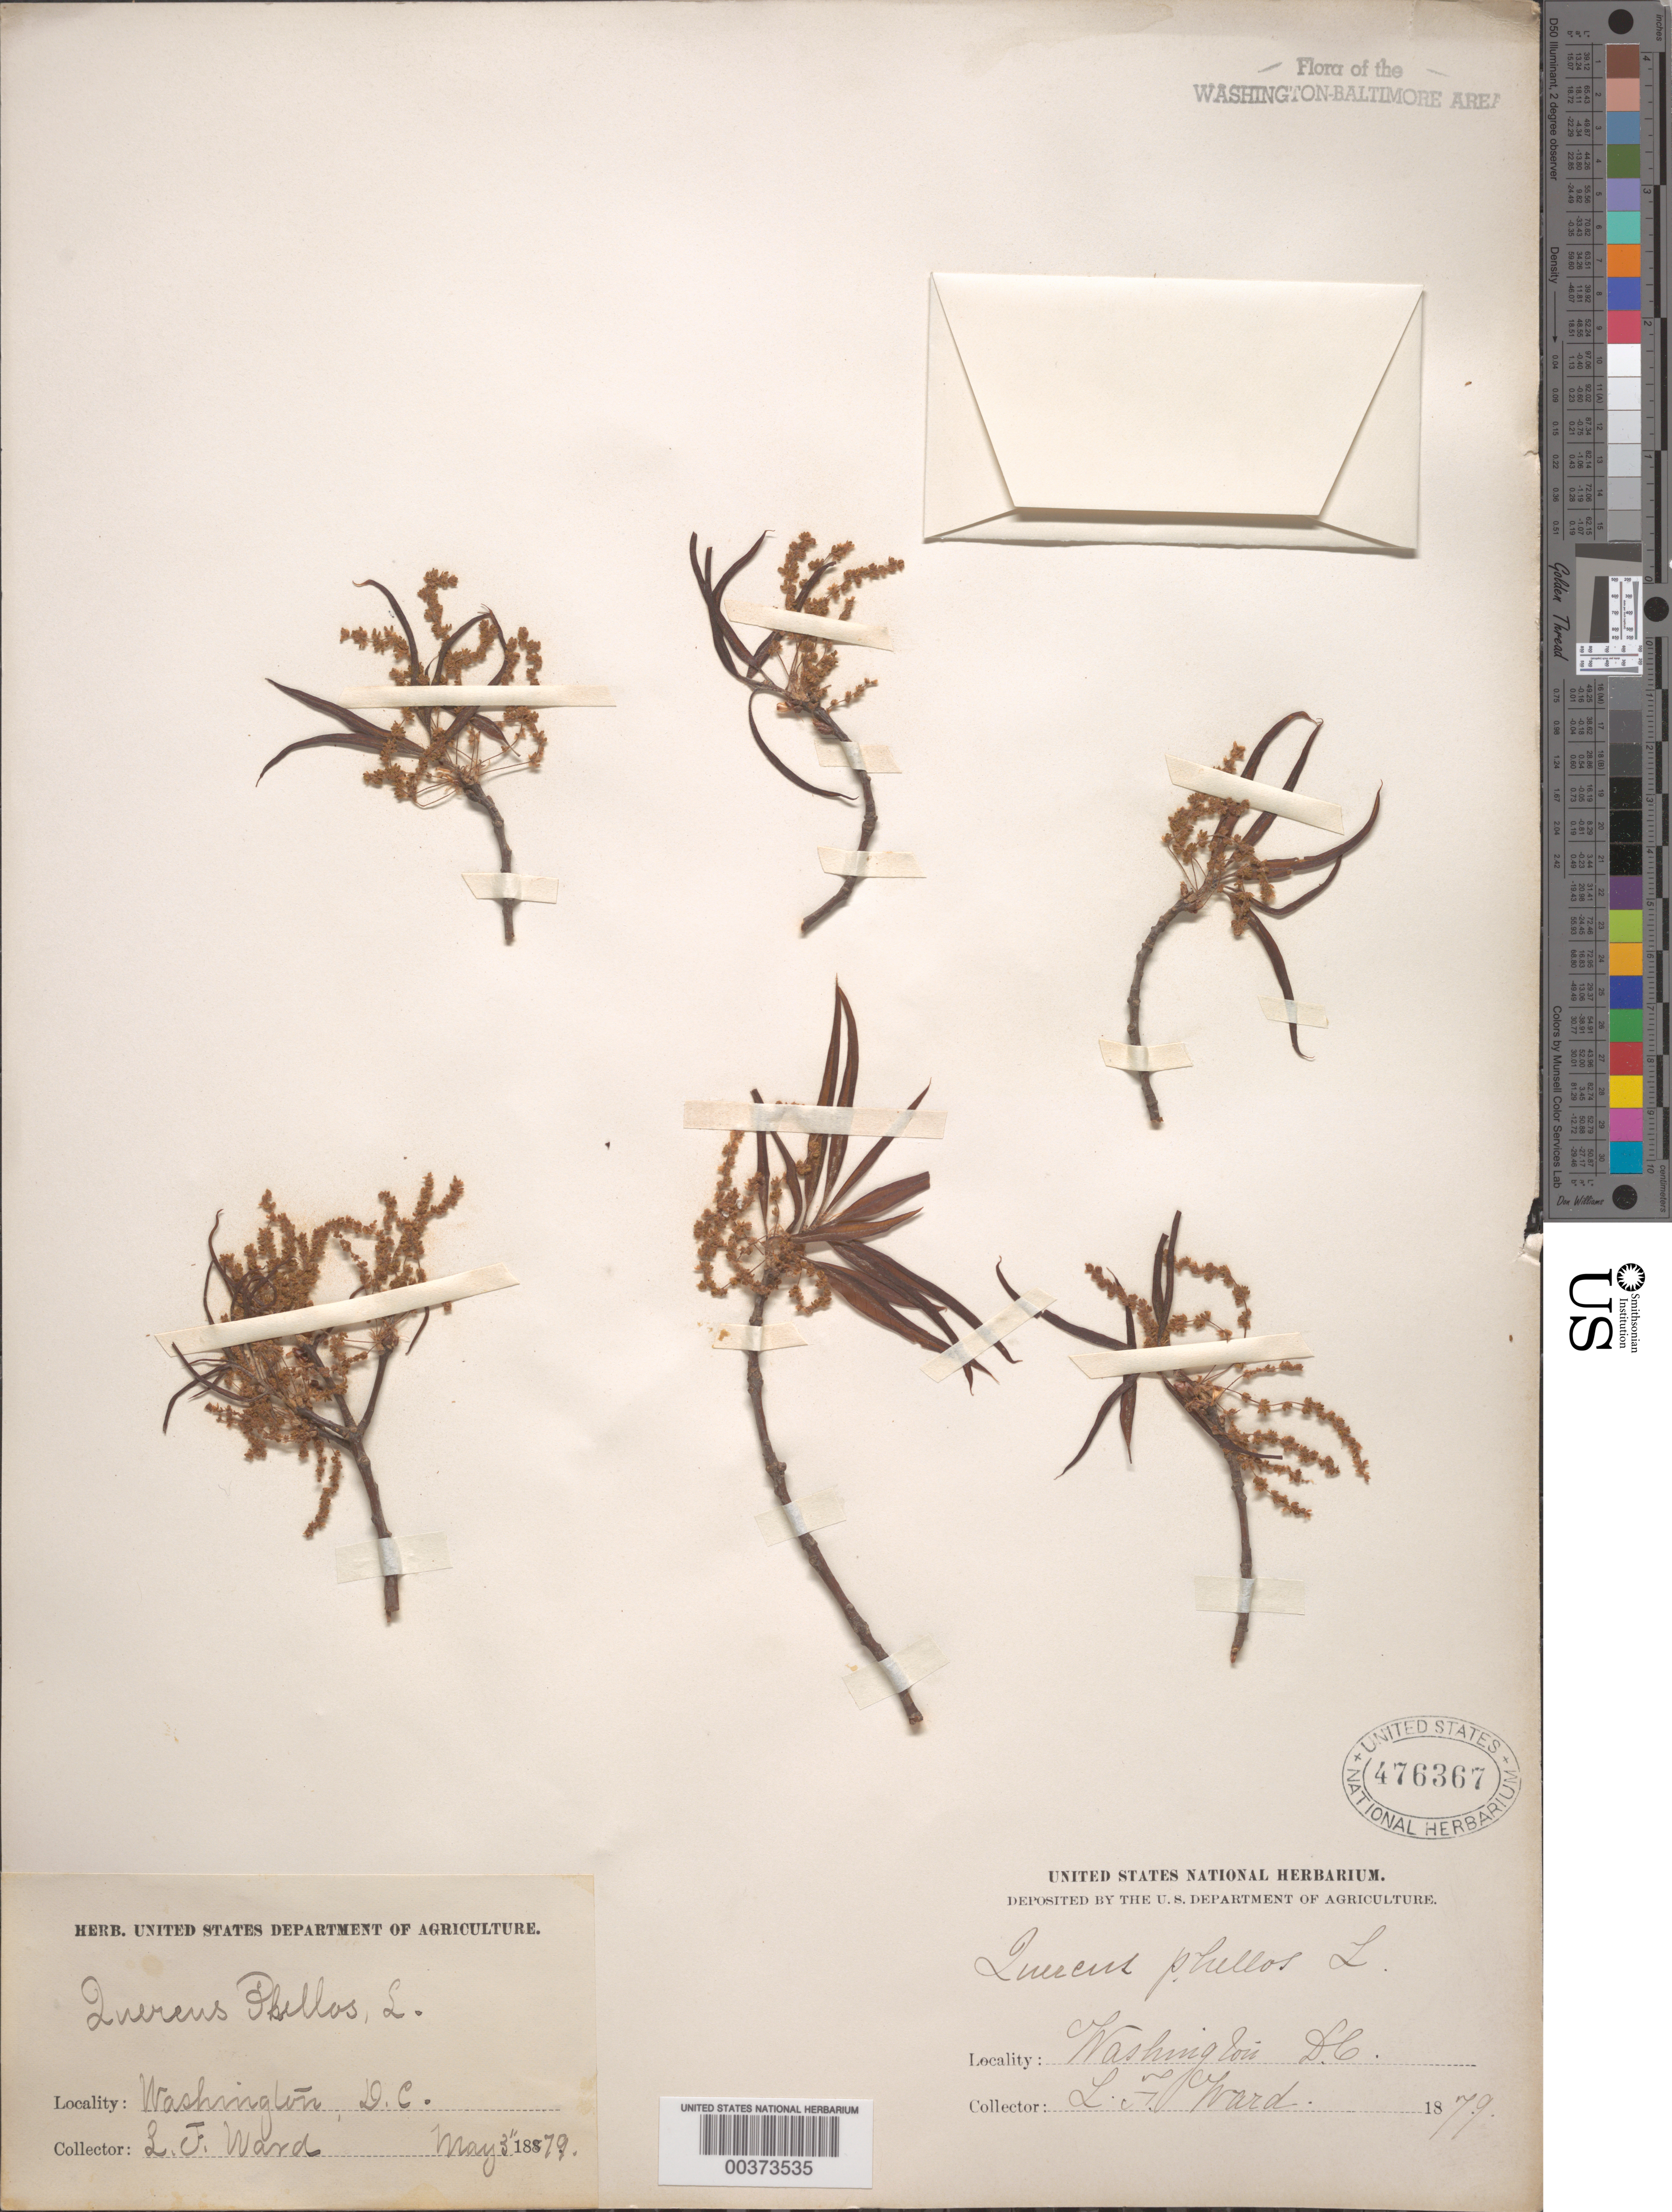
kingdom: Plantae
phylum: Tracheophyta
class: Magnoliopsida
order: Fagales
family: Fagaceae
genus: Quercus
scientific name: Quercus phellos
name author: L.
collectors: L. F. Ward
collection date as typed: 1879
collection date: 1879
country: United States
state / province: District of Columbia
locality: Washington DC area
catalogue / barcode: US 476367